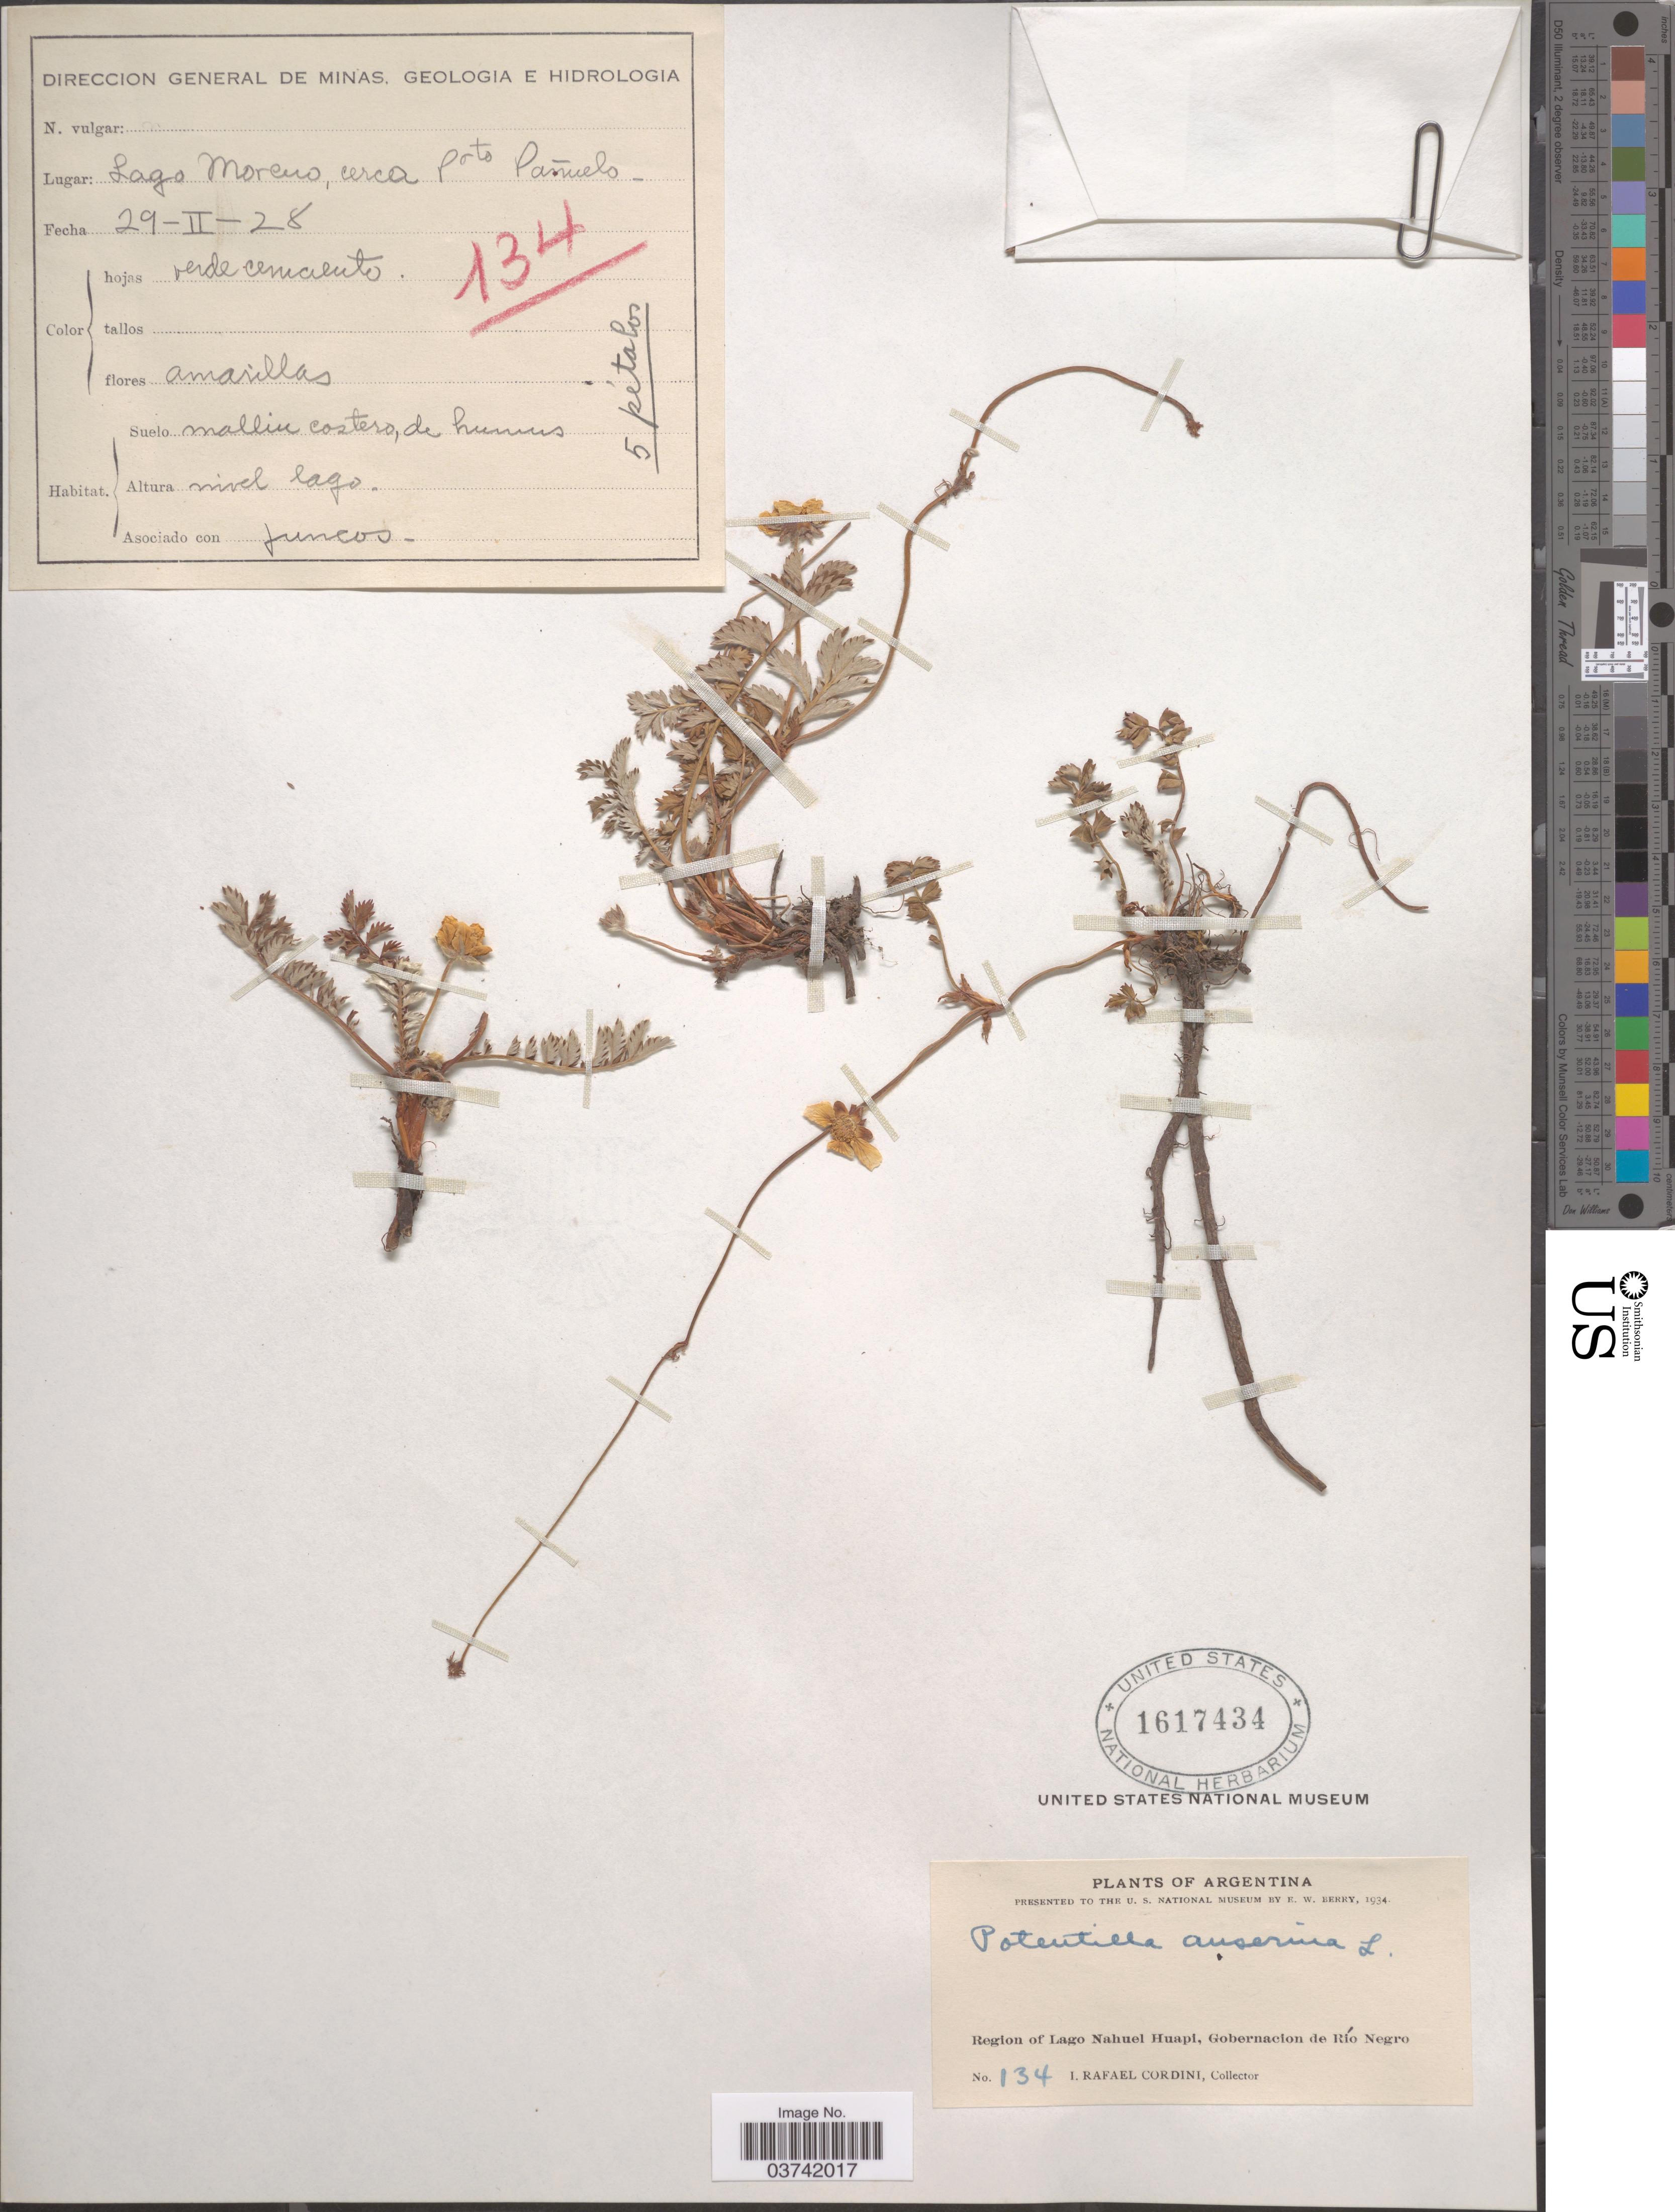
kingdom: Plantae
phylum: Tracheophyta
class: Magnoliopsida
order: Rosales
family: Rosaceae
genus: Potentilla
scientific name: Potentilla anserina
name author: L.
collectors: I. Cordini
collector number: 134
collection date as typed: Transcribed d/m/y: 29/2/28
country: Argentina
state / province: Rio Negro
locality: Region of Lago Nahuel Huapi, Gobernacion de Río Negro. Lago Moreno, cerca Prto Panuelo.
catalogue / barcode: US 1617434